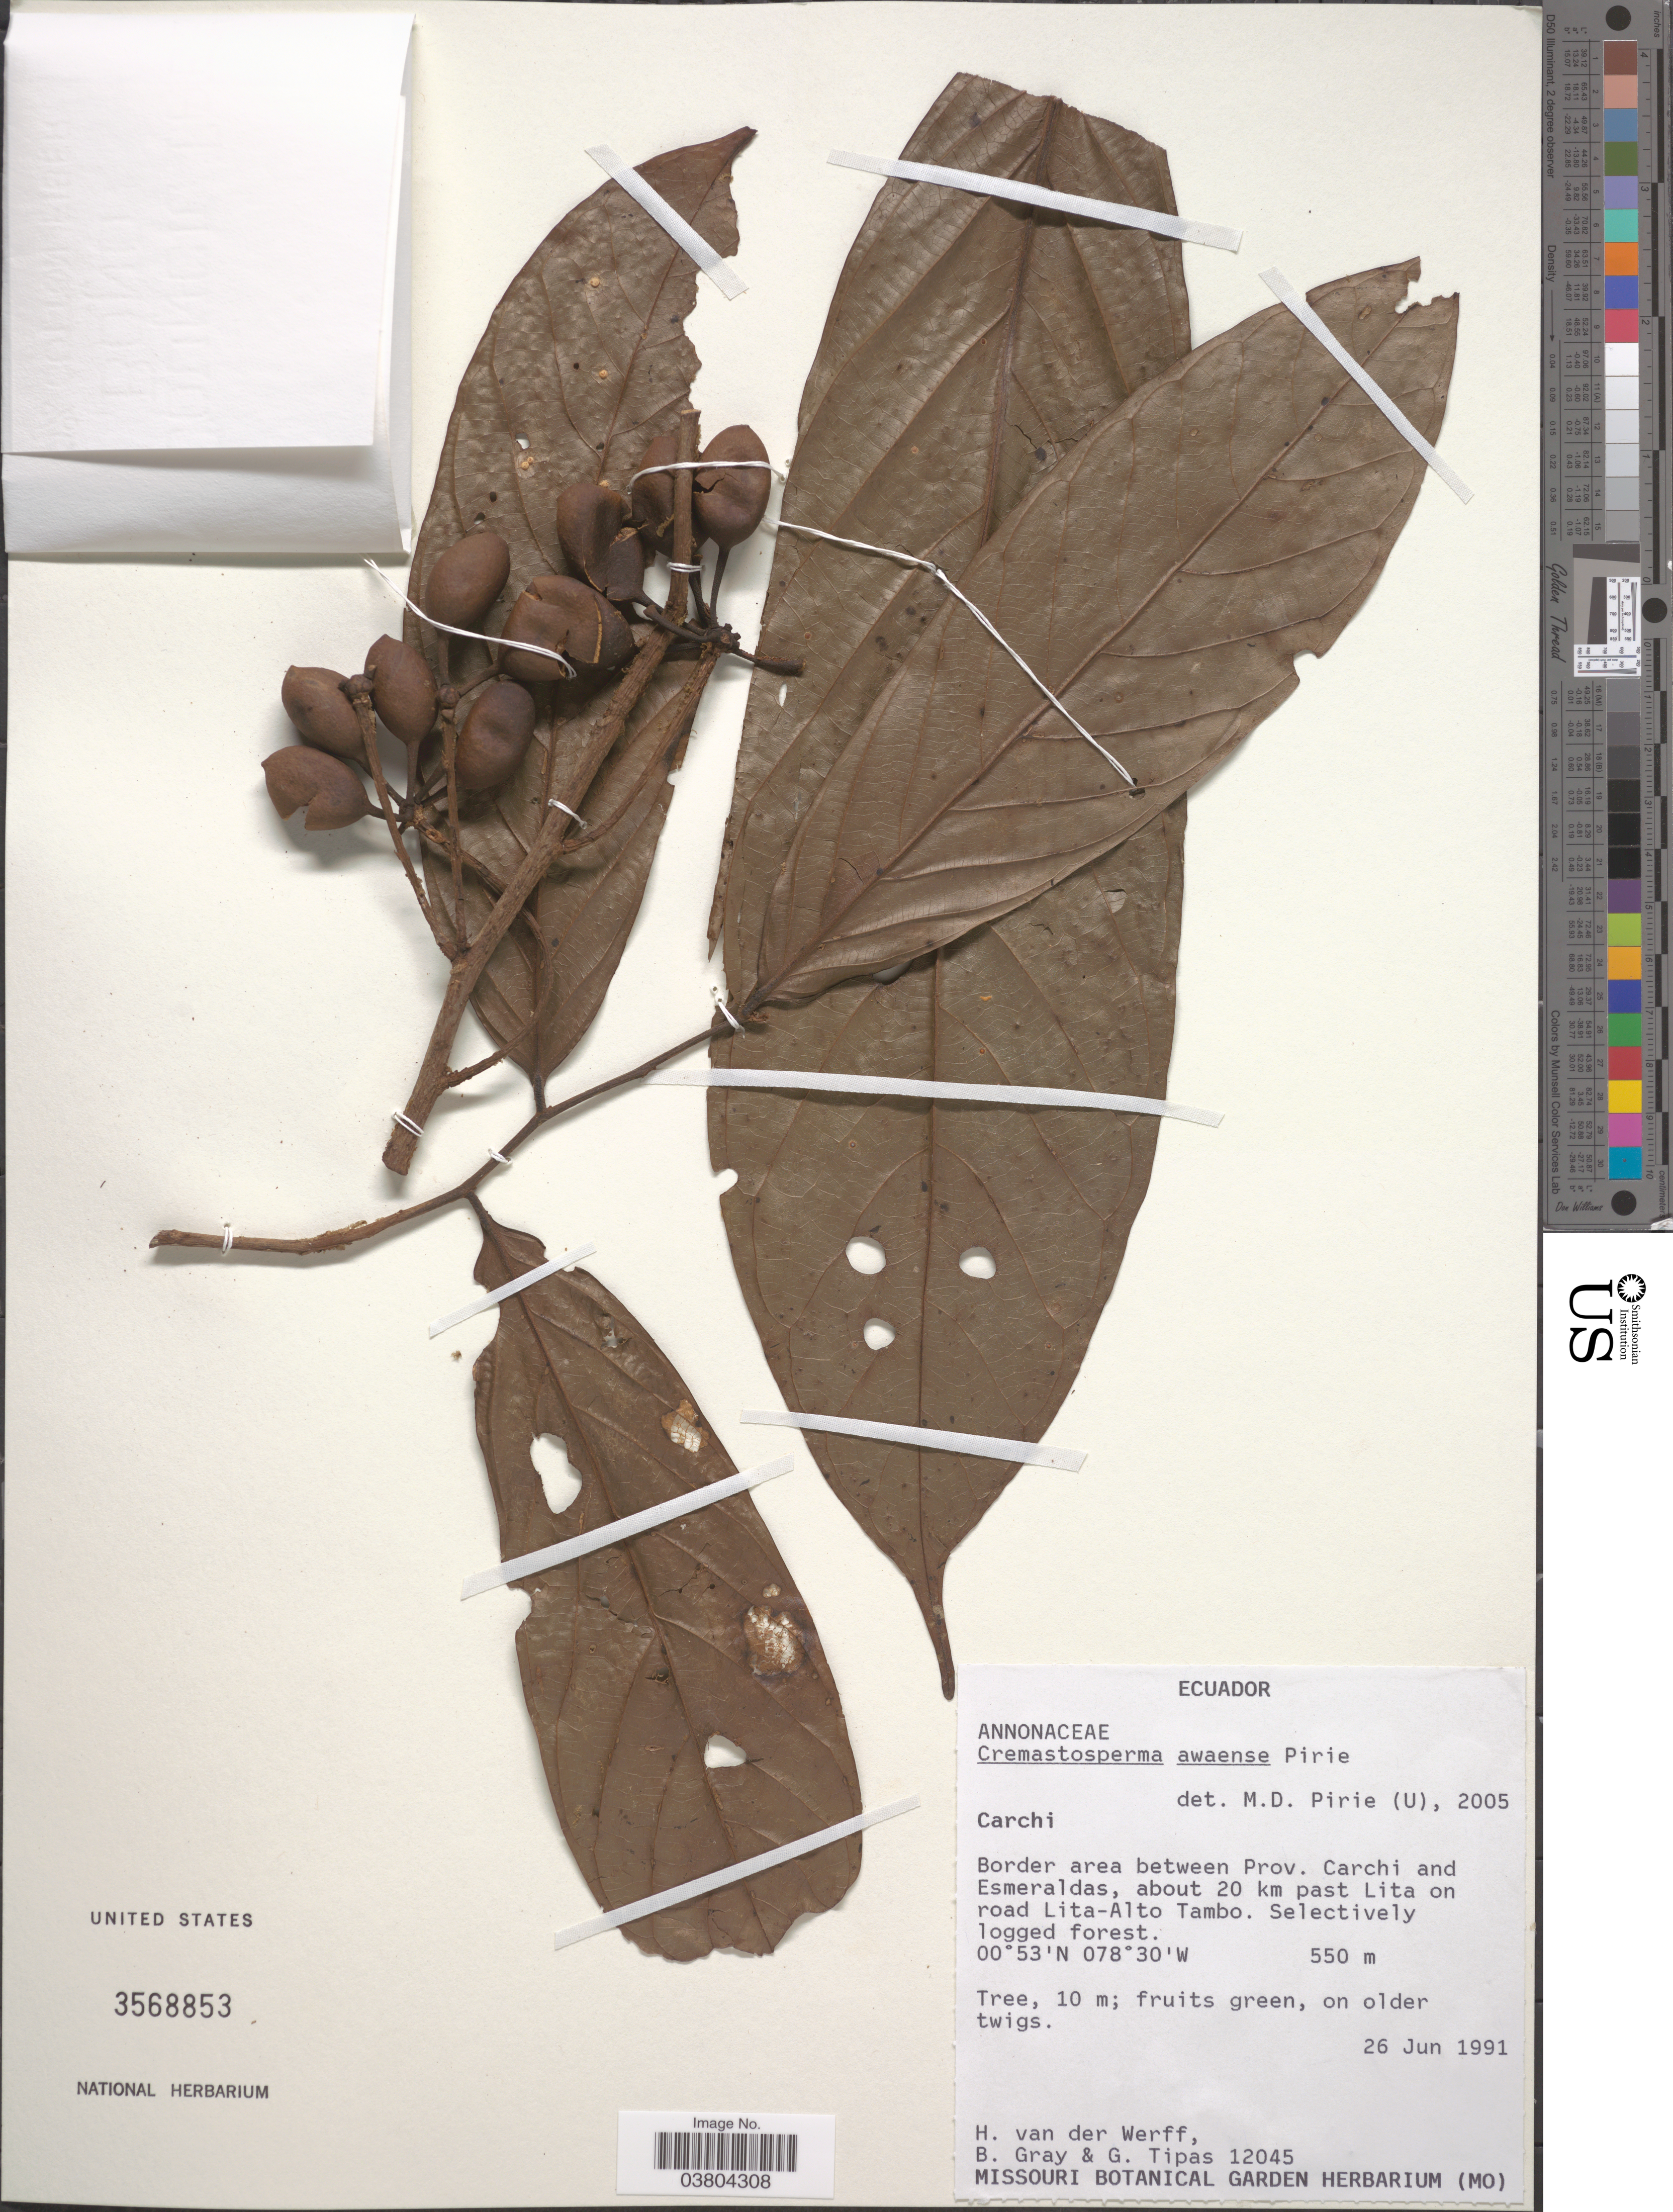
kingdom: Plantae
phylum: Tracheophyta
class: Magnoliopsida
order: Magnoliales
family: Annonaceae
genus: Cremastosperma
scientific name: Cremastosperma awaense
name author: Pirie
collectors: H. van der Werff, B. Gray & G. Tipas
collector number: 12045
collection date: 1991-06-26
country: Ecuador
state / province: Carchi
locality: Border area between Prov. Carchi and Esmeraldas, about 20 km past Lita on road Lita-Alto Tambo.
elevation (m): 550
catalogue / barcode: US 3568853